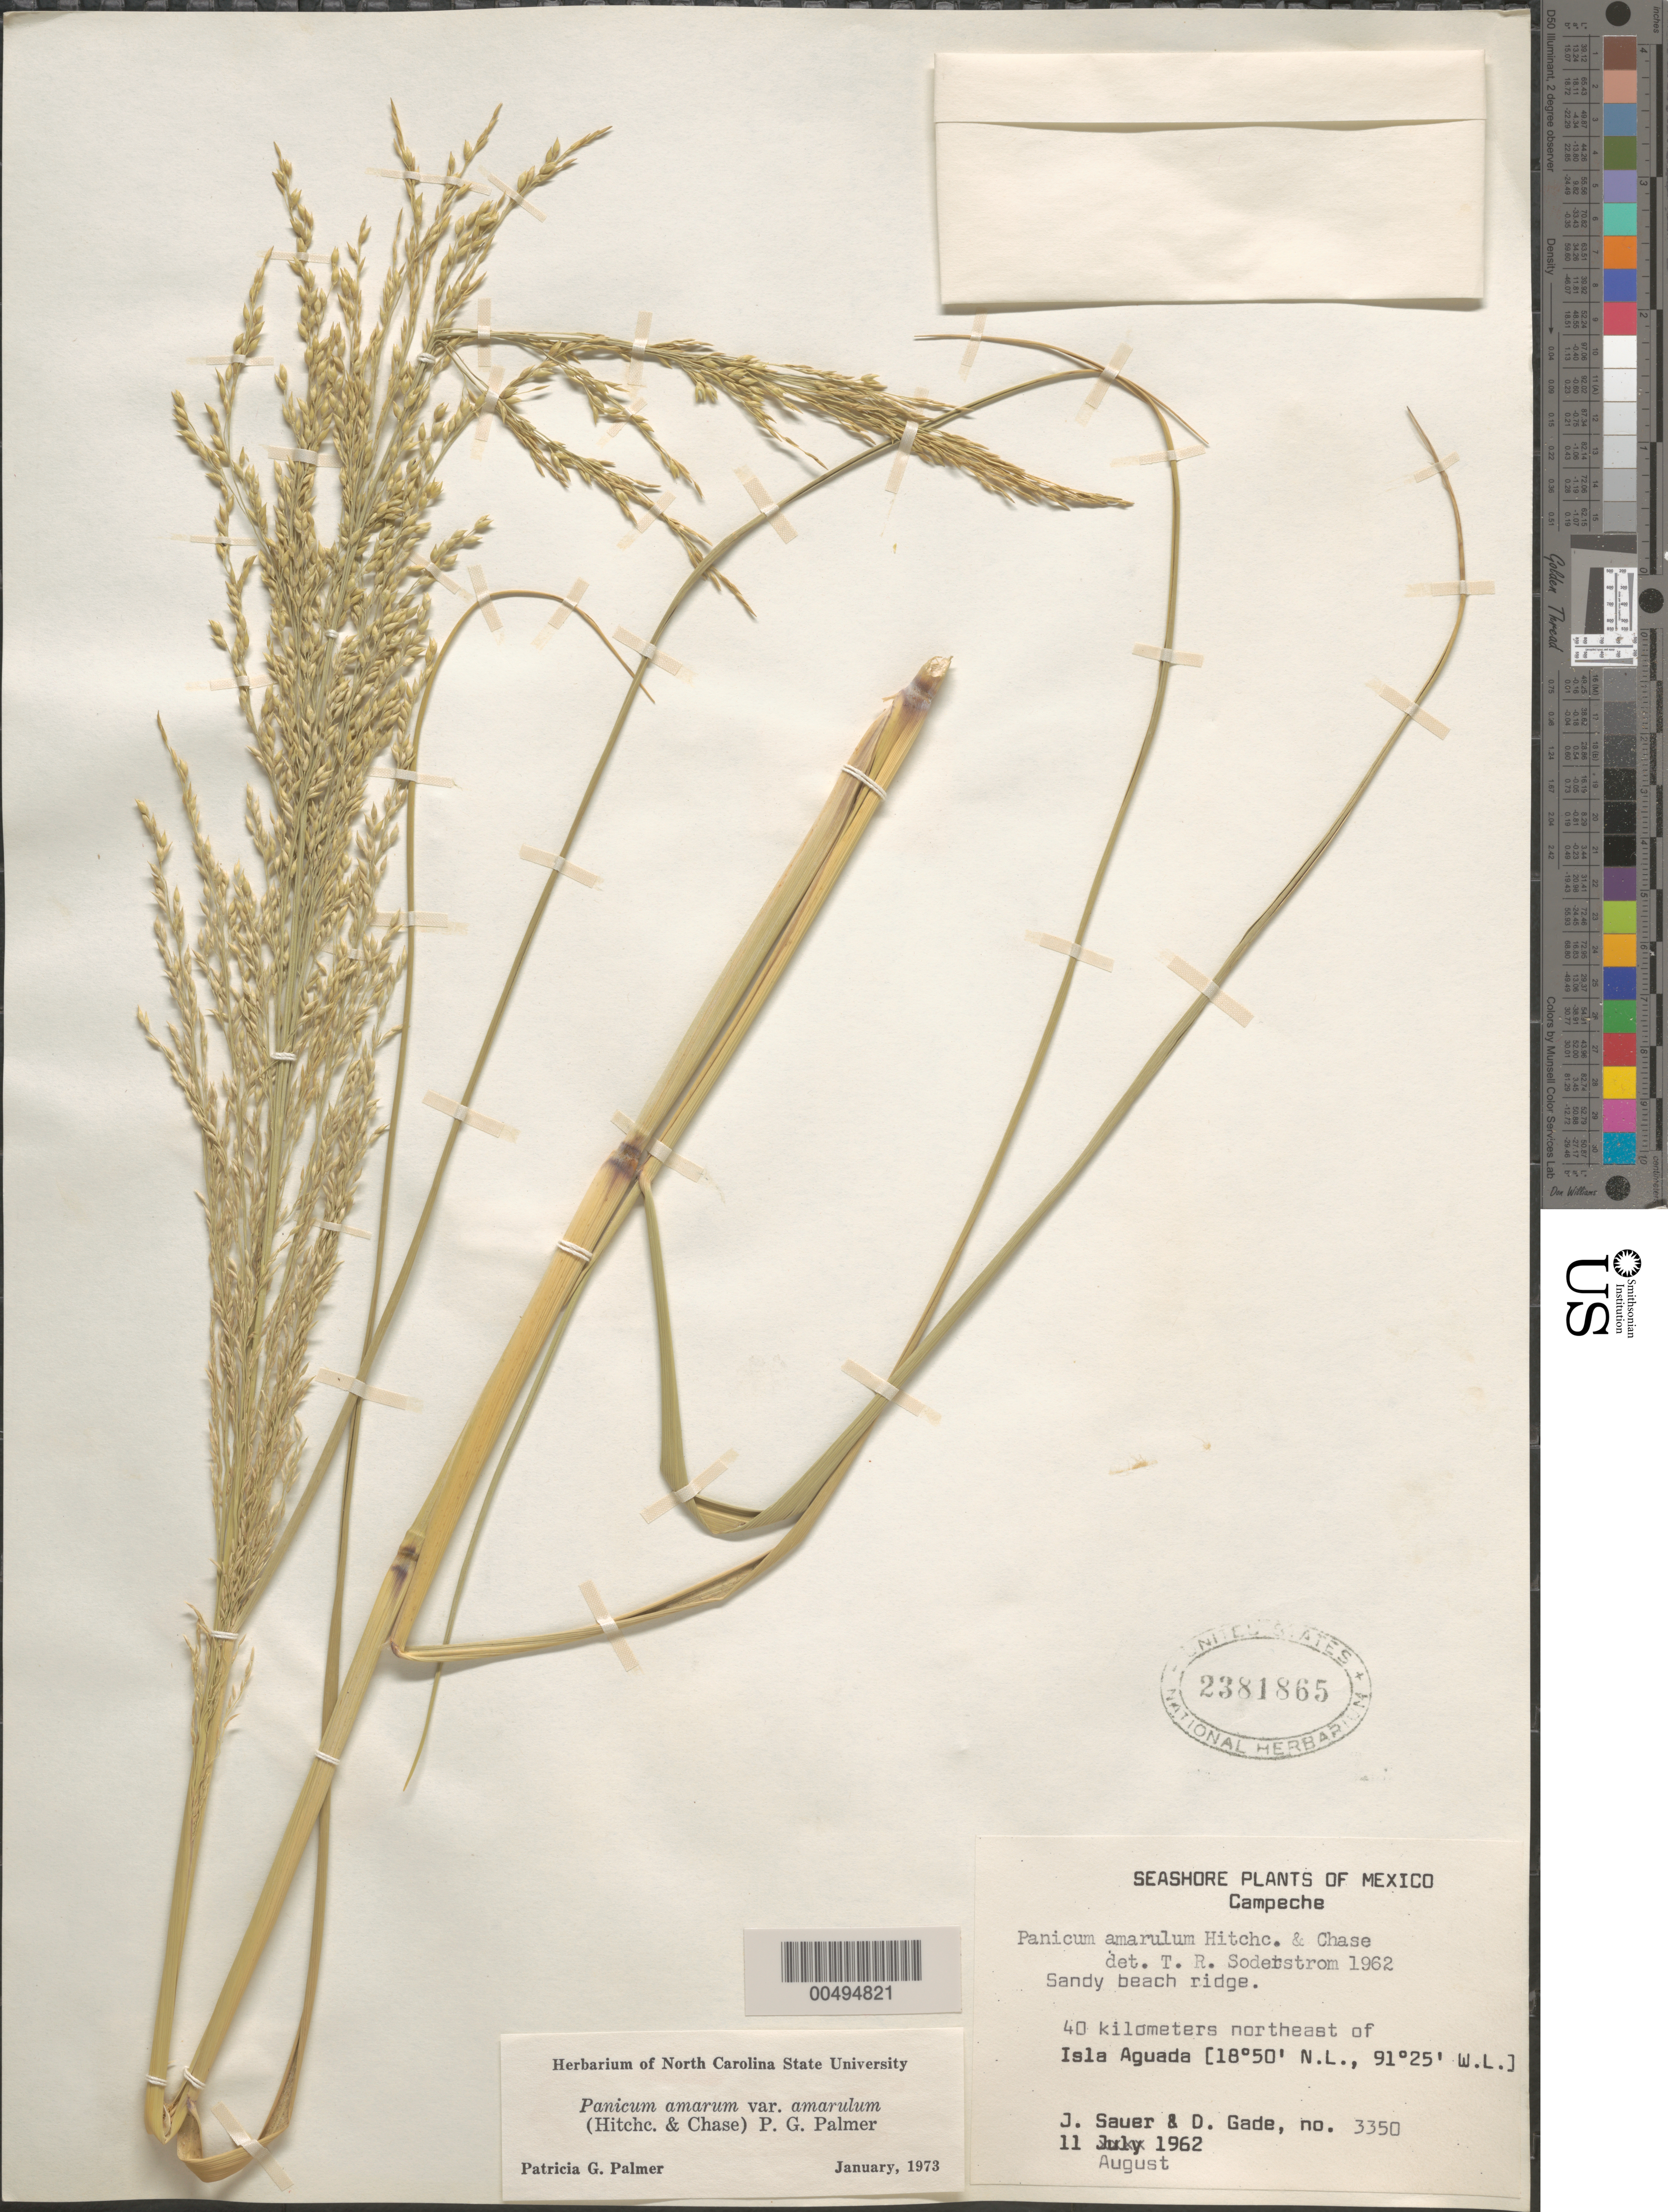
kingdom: Plantae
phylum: Tracheophyta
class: Liliopsida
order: Poales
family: Poaceae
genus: Panicum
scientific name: Panicum amarulum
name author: Hitchc. & Chase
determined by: Palmer, P. G.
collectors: J. Sauer & D. Gade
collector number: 3350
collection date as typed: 11 Aug 1962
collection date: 1962-08-11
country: Mexico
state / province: Chiapas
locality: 40 km NE of Isla Aguada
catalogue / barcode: US 2381865